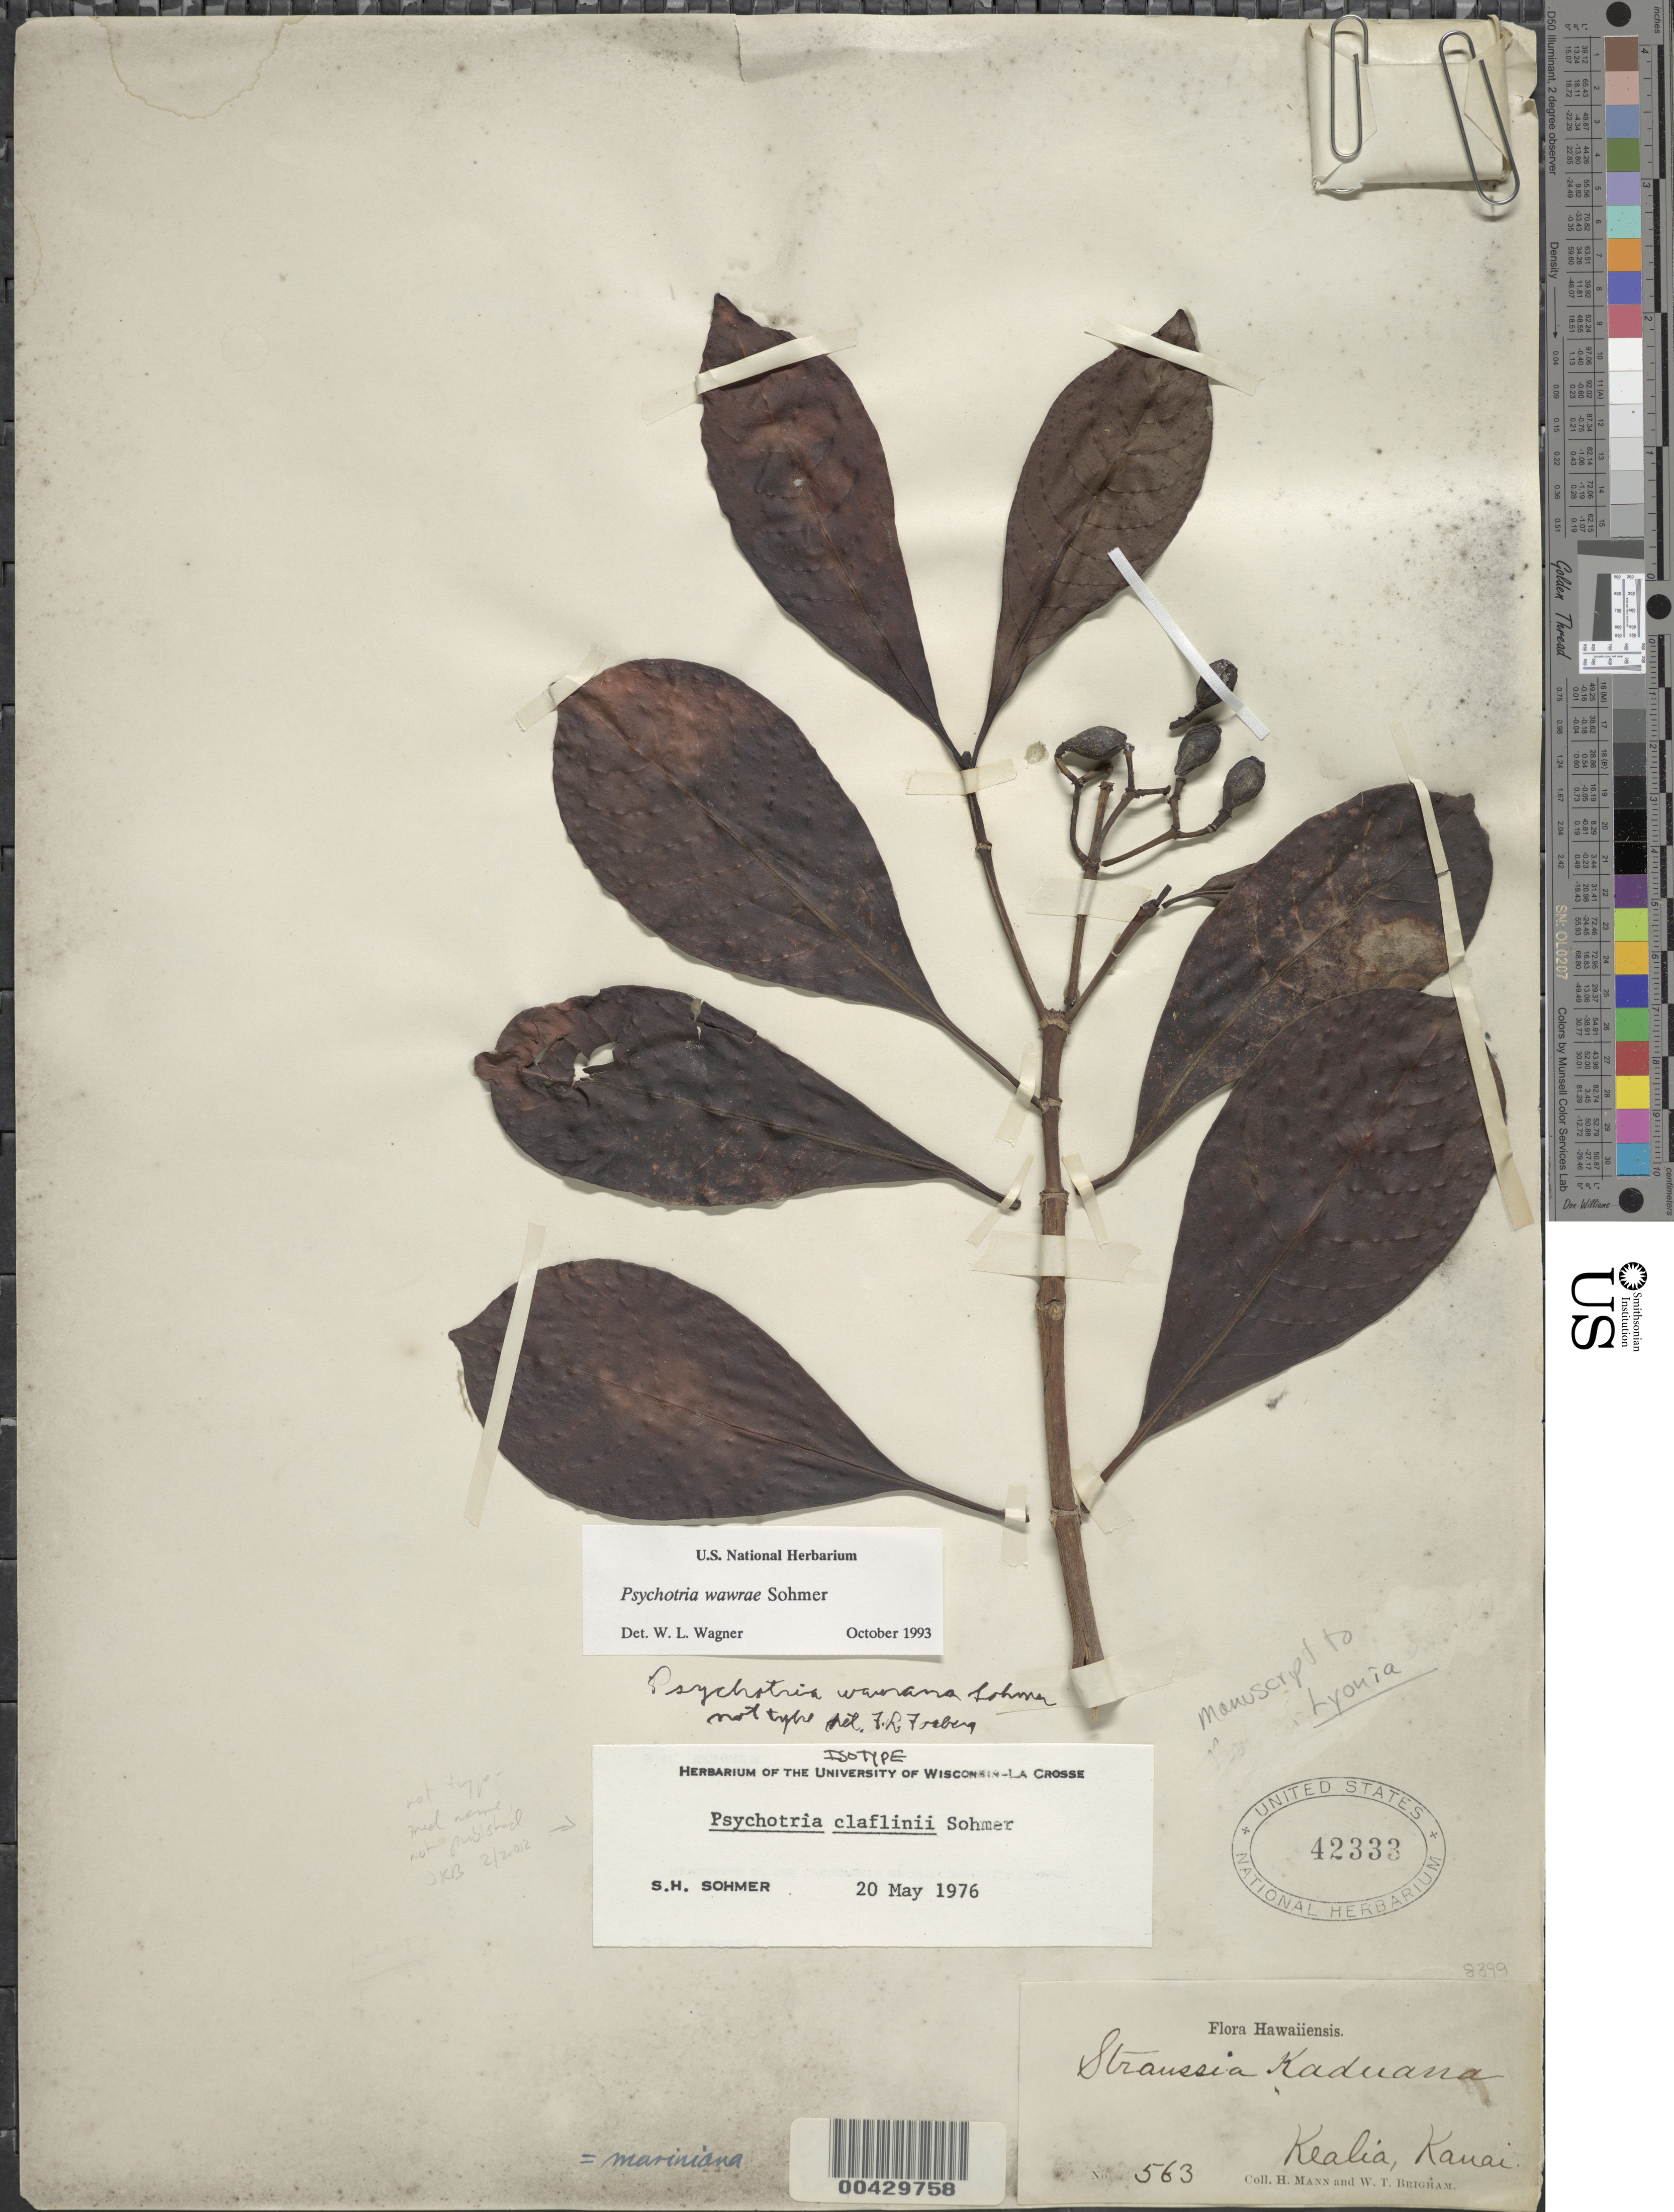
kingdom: Plantae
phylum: Tracheophyta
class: Magnoliopsida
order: Gentianales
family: Rubiaceae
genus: Psychotria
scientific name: Psychotria wawrae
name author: Sohmer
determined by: Wagner, W. L., (BOT), Smithsonian Institution - National Museum of Natural History (UNITED STATES)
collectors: H. Mann & W. T. Brigham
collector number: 563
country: United States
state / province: Hawaii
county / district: Honolulu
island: Oahu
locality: Kealia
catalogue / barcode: US 42333